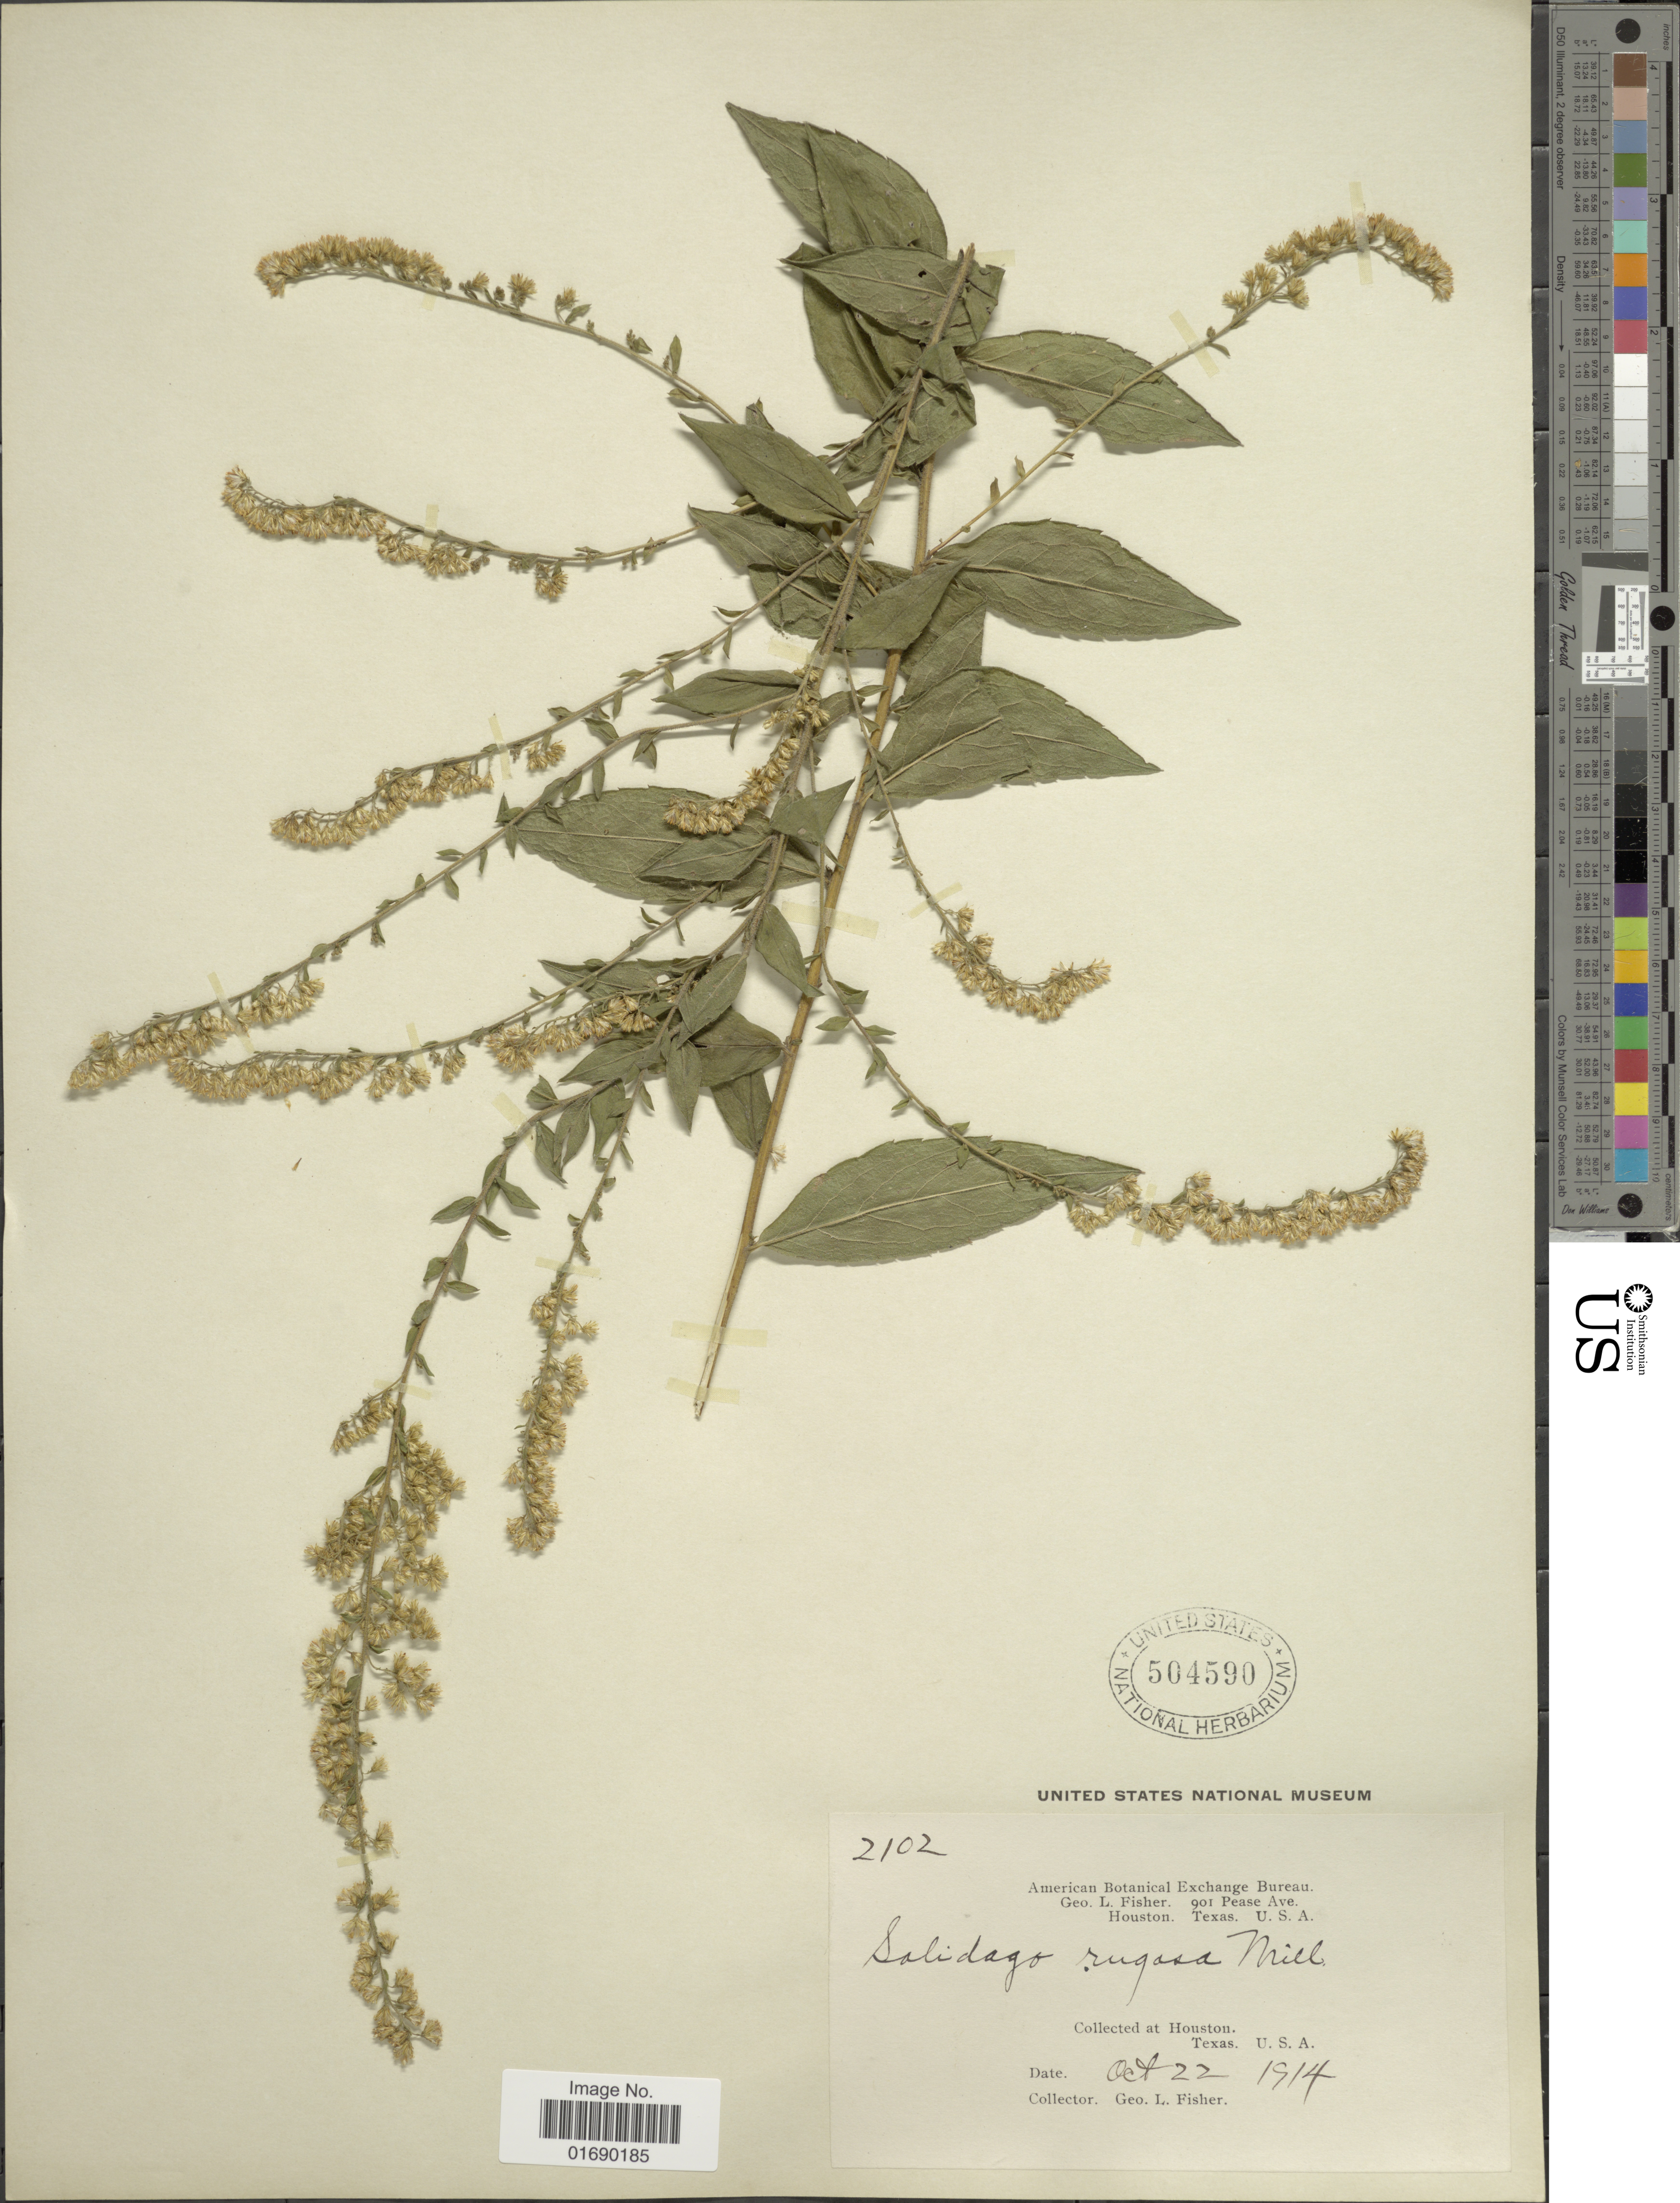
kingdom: Plantae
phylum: Tracheophyta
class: Magnoliopsida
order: Asterales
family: Asteraceae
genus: Solidago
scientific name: Solidago rugosa var. aspera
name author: (Aiton) Cronq.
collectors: G. L. Fisher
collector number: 2102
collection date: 1914-10-22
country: United States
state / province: Texas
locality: Houston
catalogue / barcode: US 504590